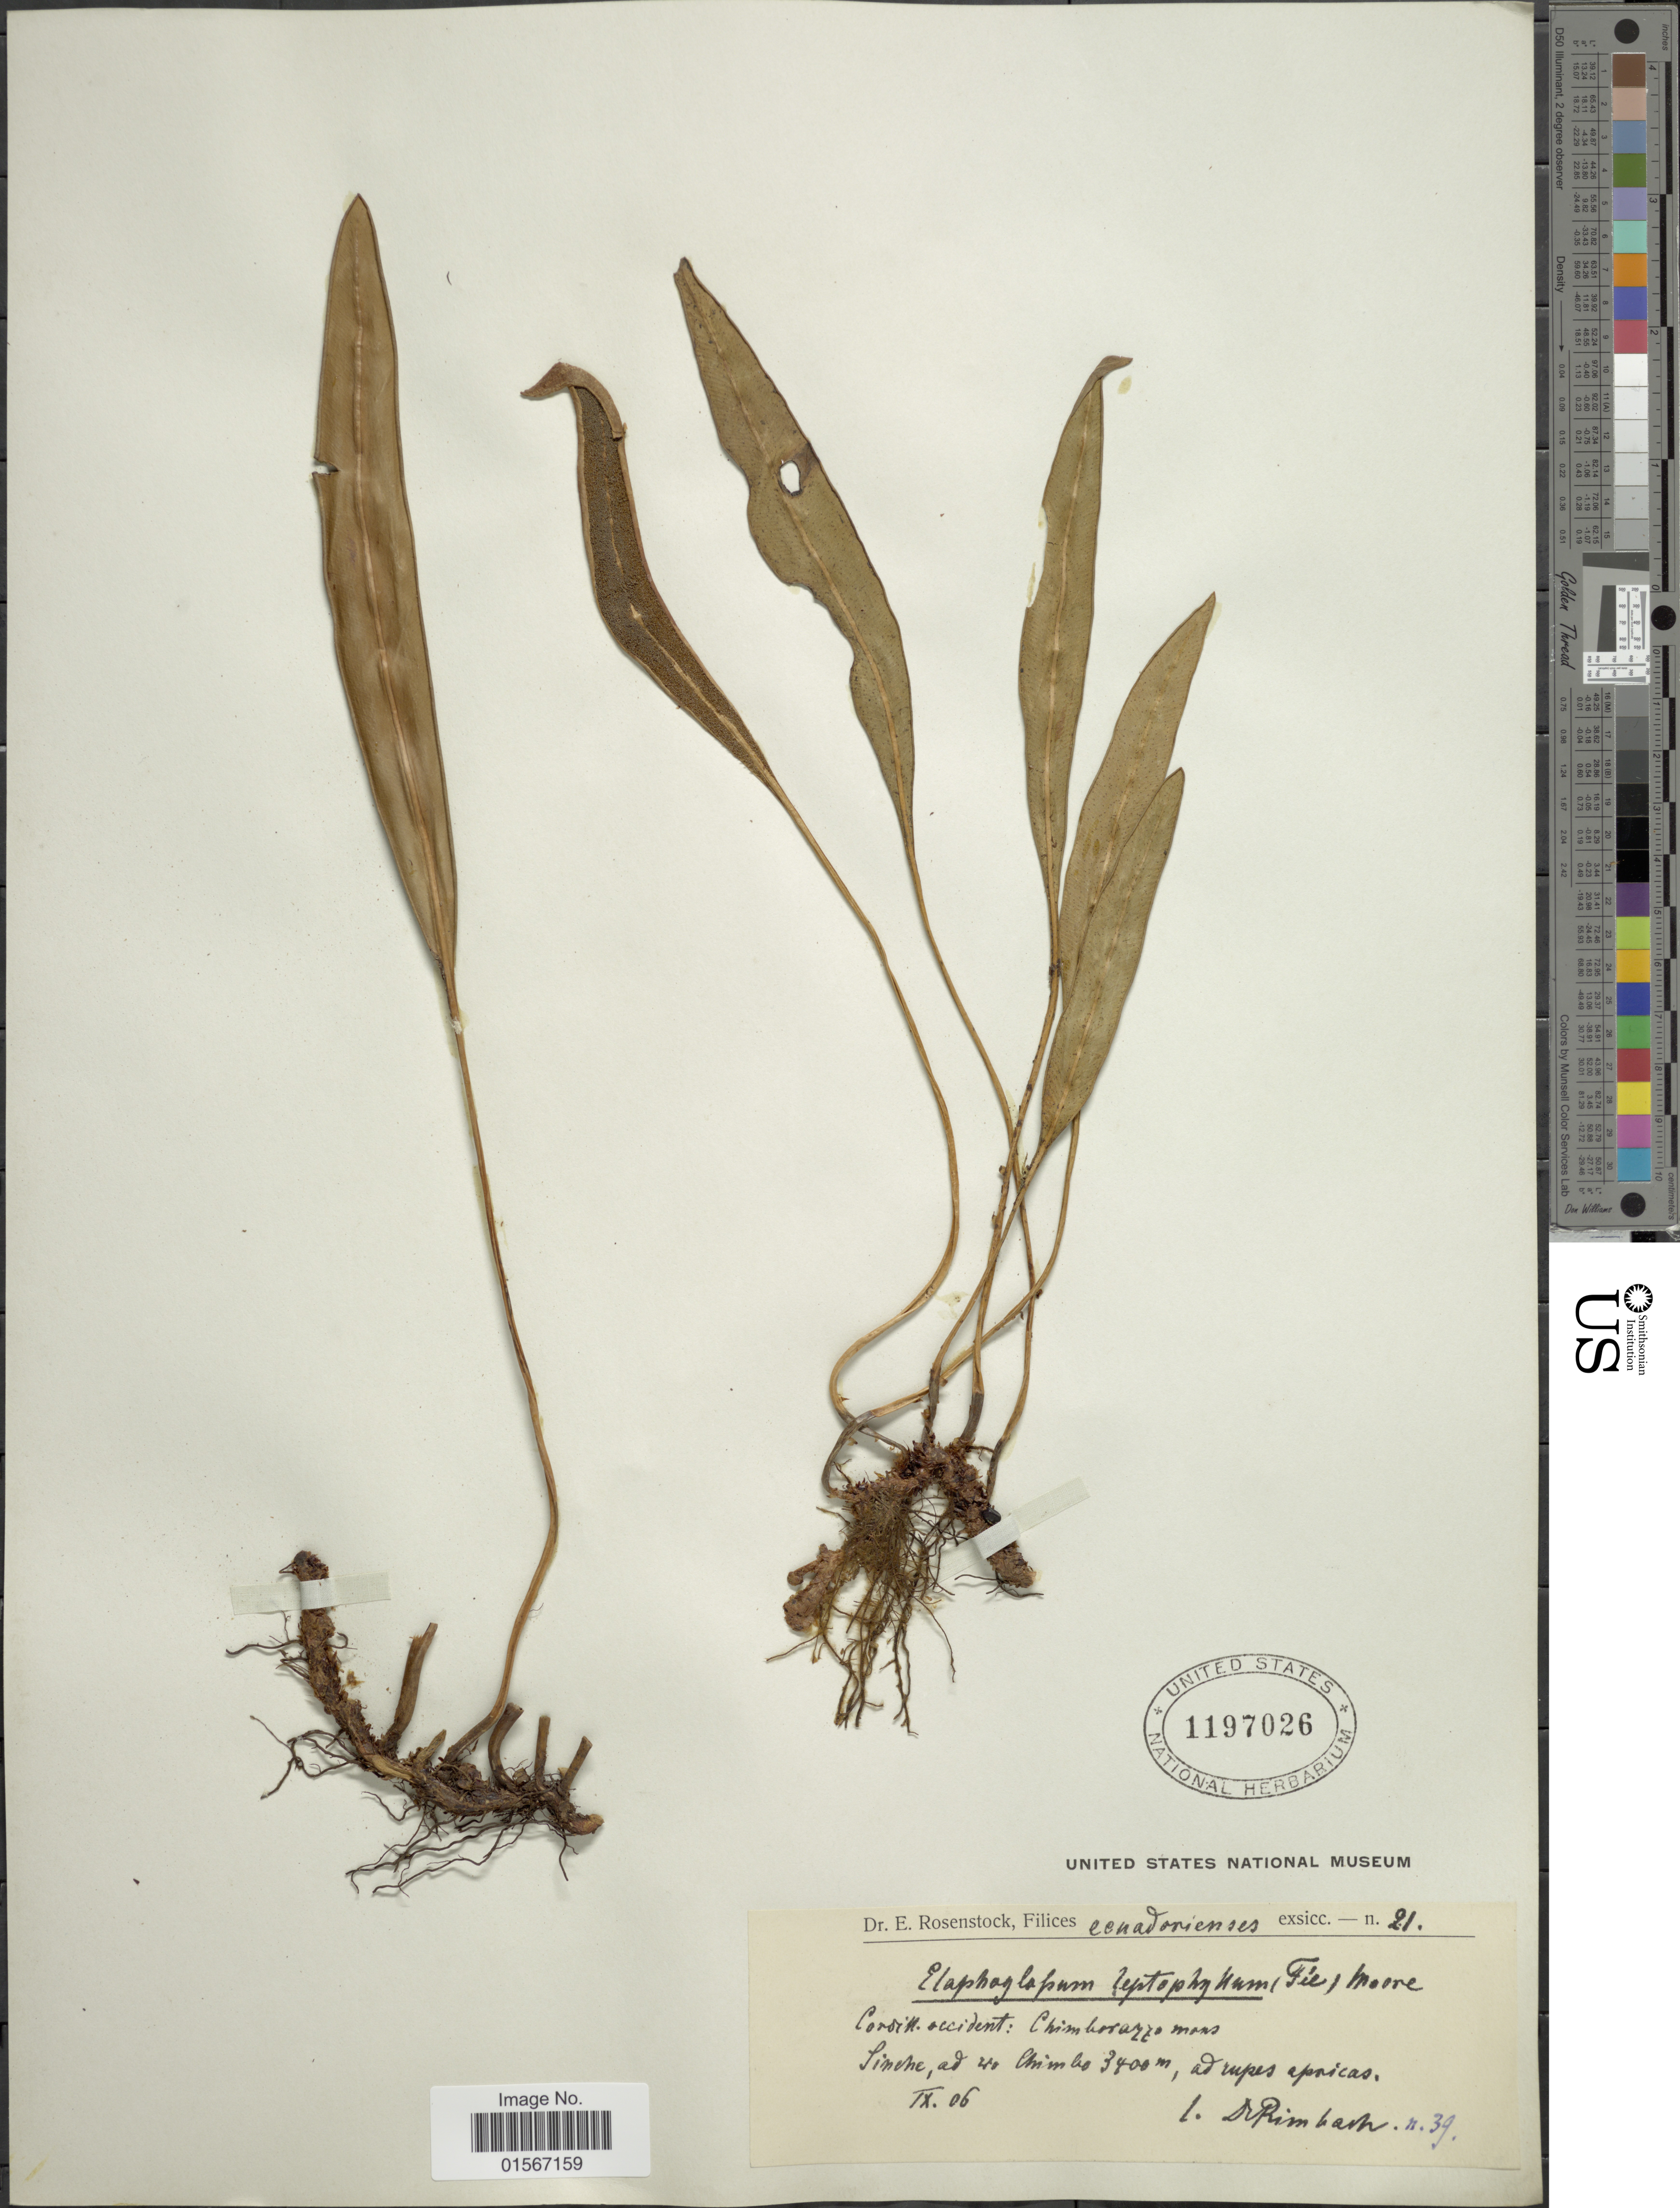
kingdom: Plantae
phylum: Tracheophyta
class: Polypodiopsida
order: Polypodiales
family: Dryopteridaceae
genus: Elaphoglossum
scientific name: Elaphoglossum minutum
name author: (Pohl ex Fée) T. Moore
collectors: Ruimbach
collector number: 21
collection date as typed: Transcribed d/m/y: /9/6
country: Ecuador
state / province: Chimborazo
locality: Ecuadorienses, Cordill. occident: Chimborazzo mons, Sinche ad rio Chimbo.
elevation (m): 3400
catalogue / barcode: US 1197026